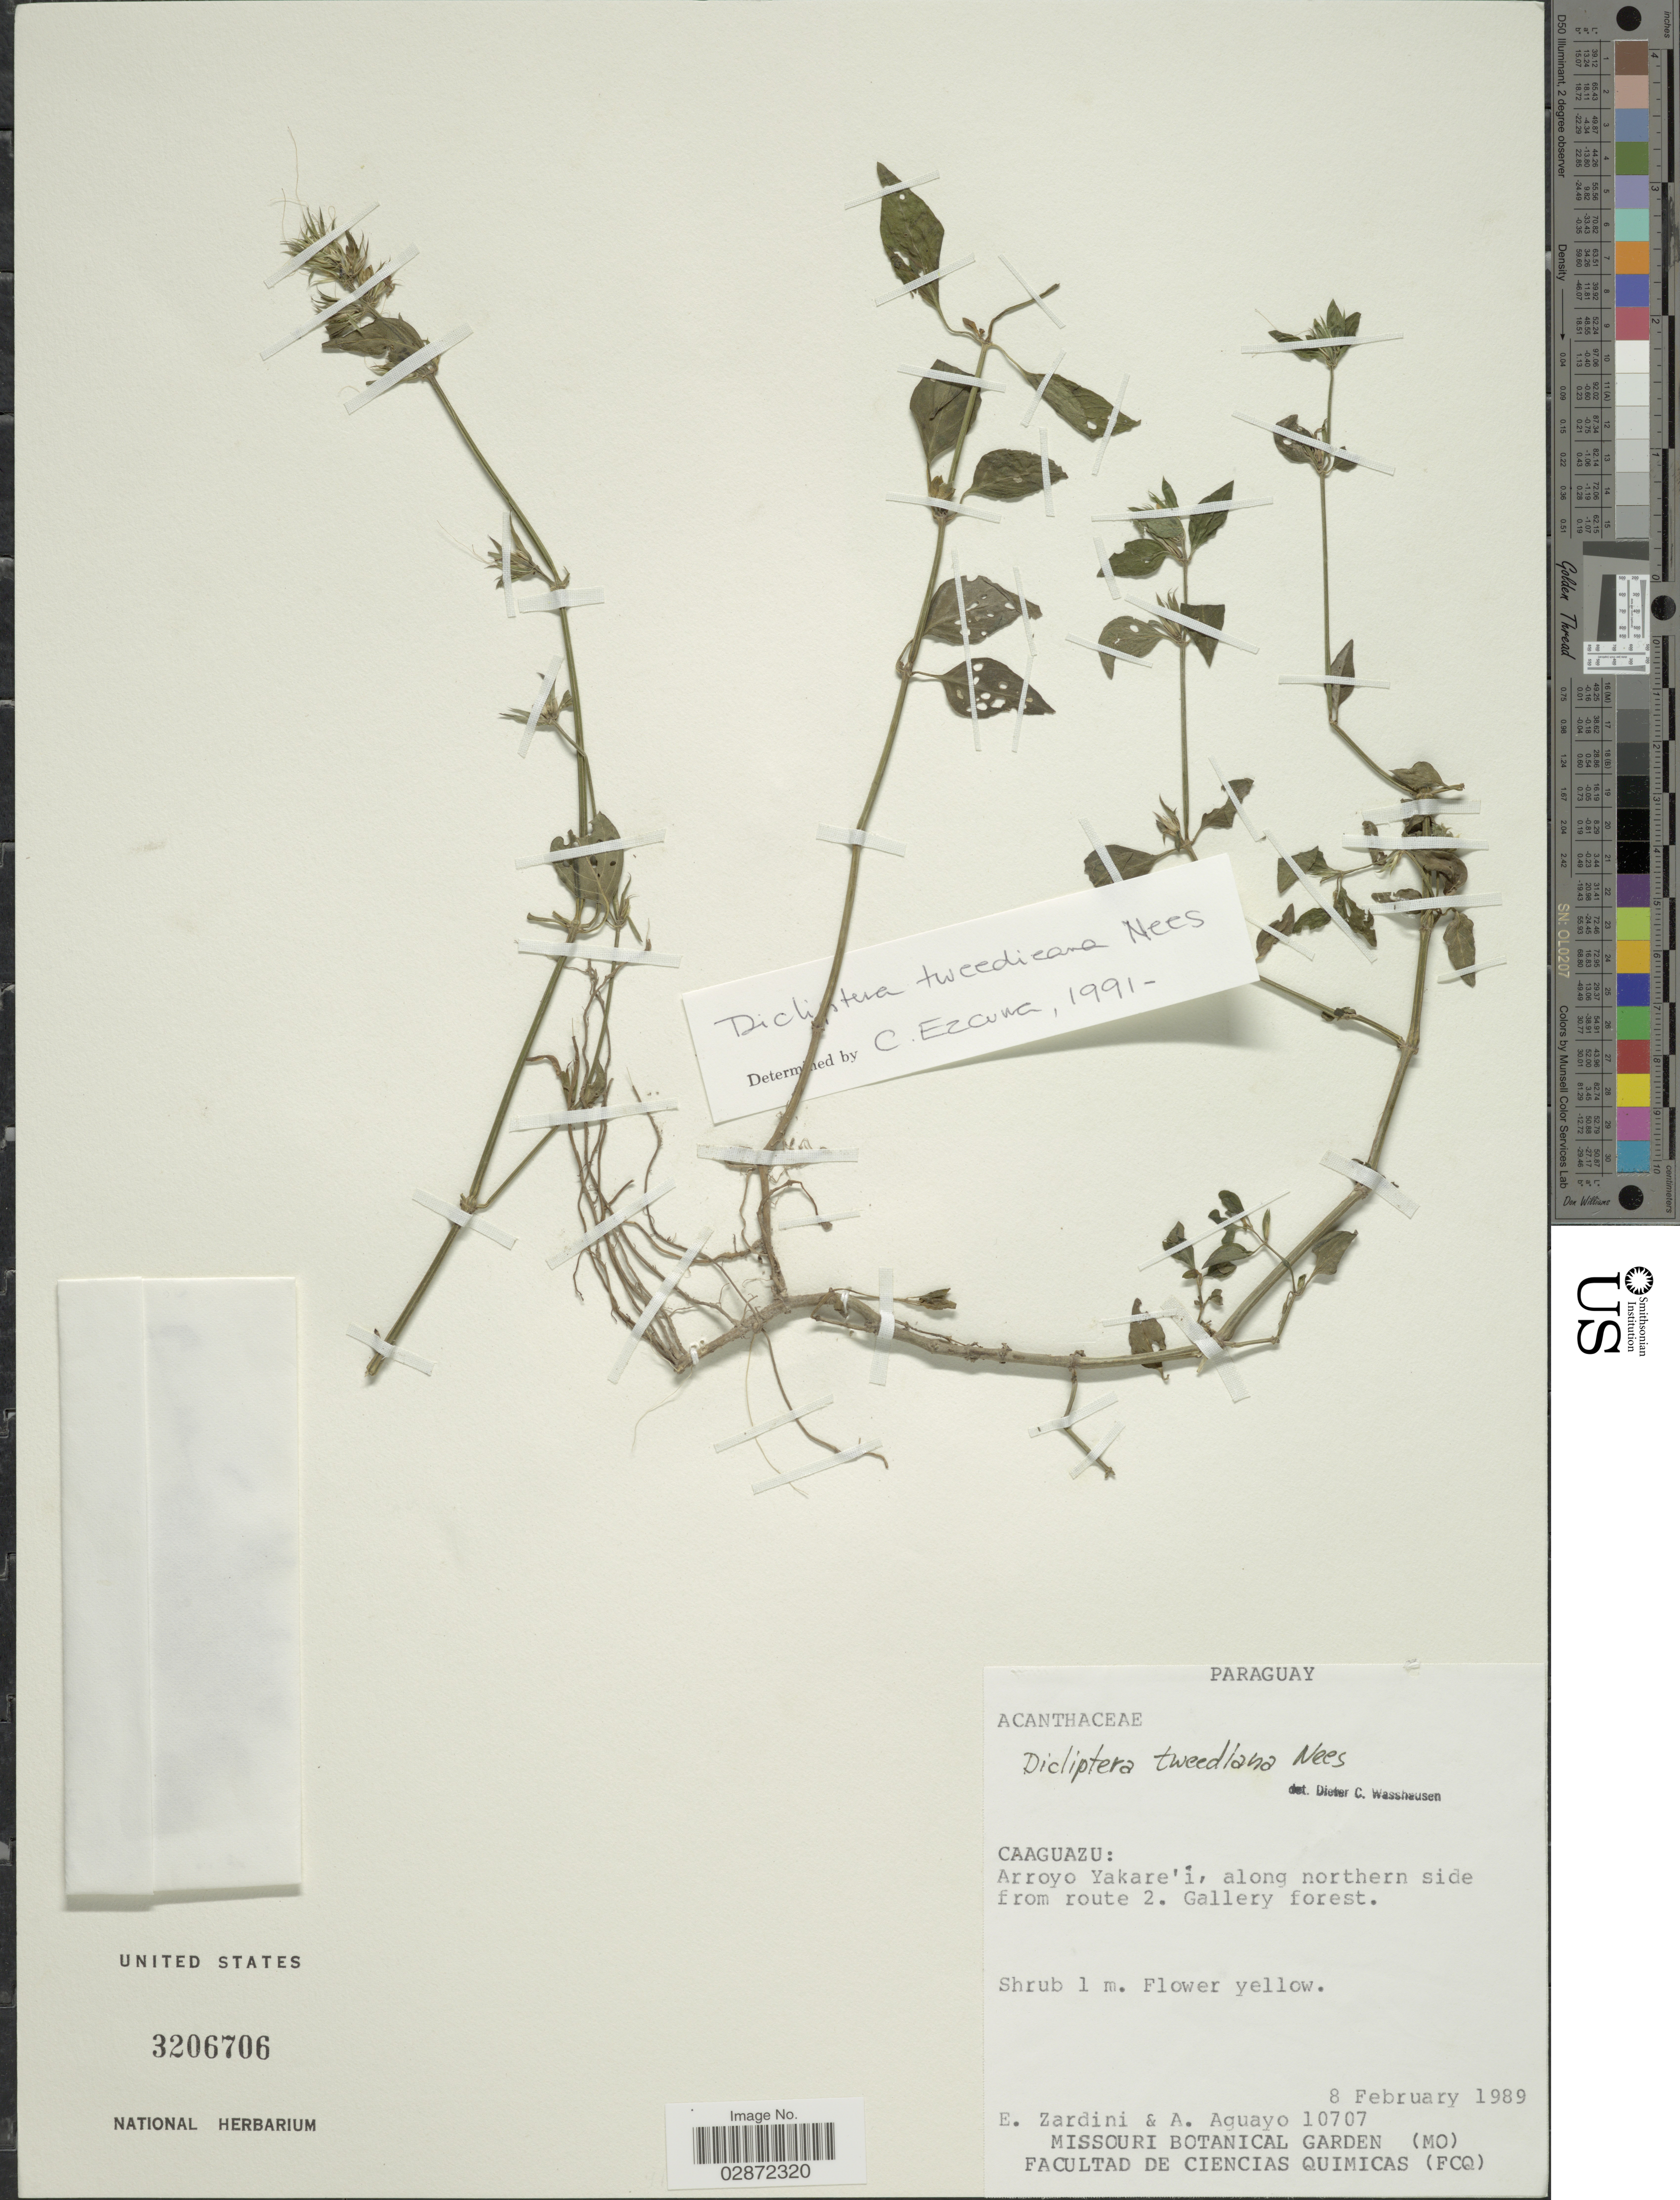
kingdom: Plantae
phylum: Tracheophyta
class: Magnoliopsida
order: Lamiales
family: Acanthaceae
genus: Dicliptera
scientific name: Dicliptera squarrosa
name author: Nees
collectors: E. Zardini & A. Aguayo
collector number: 10707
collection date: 1989-02-08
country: Paraguay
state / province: Caaguazu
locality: Arroyo Yakare'í, along northern side from route 2.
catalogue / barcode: US 3206706